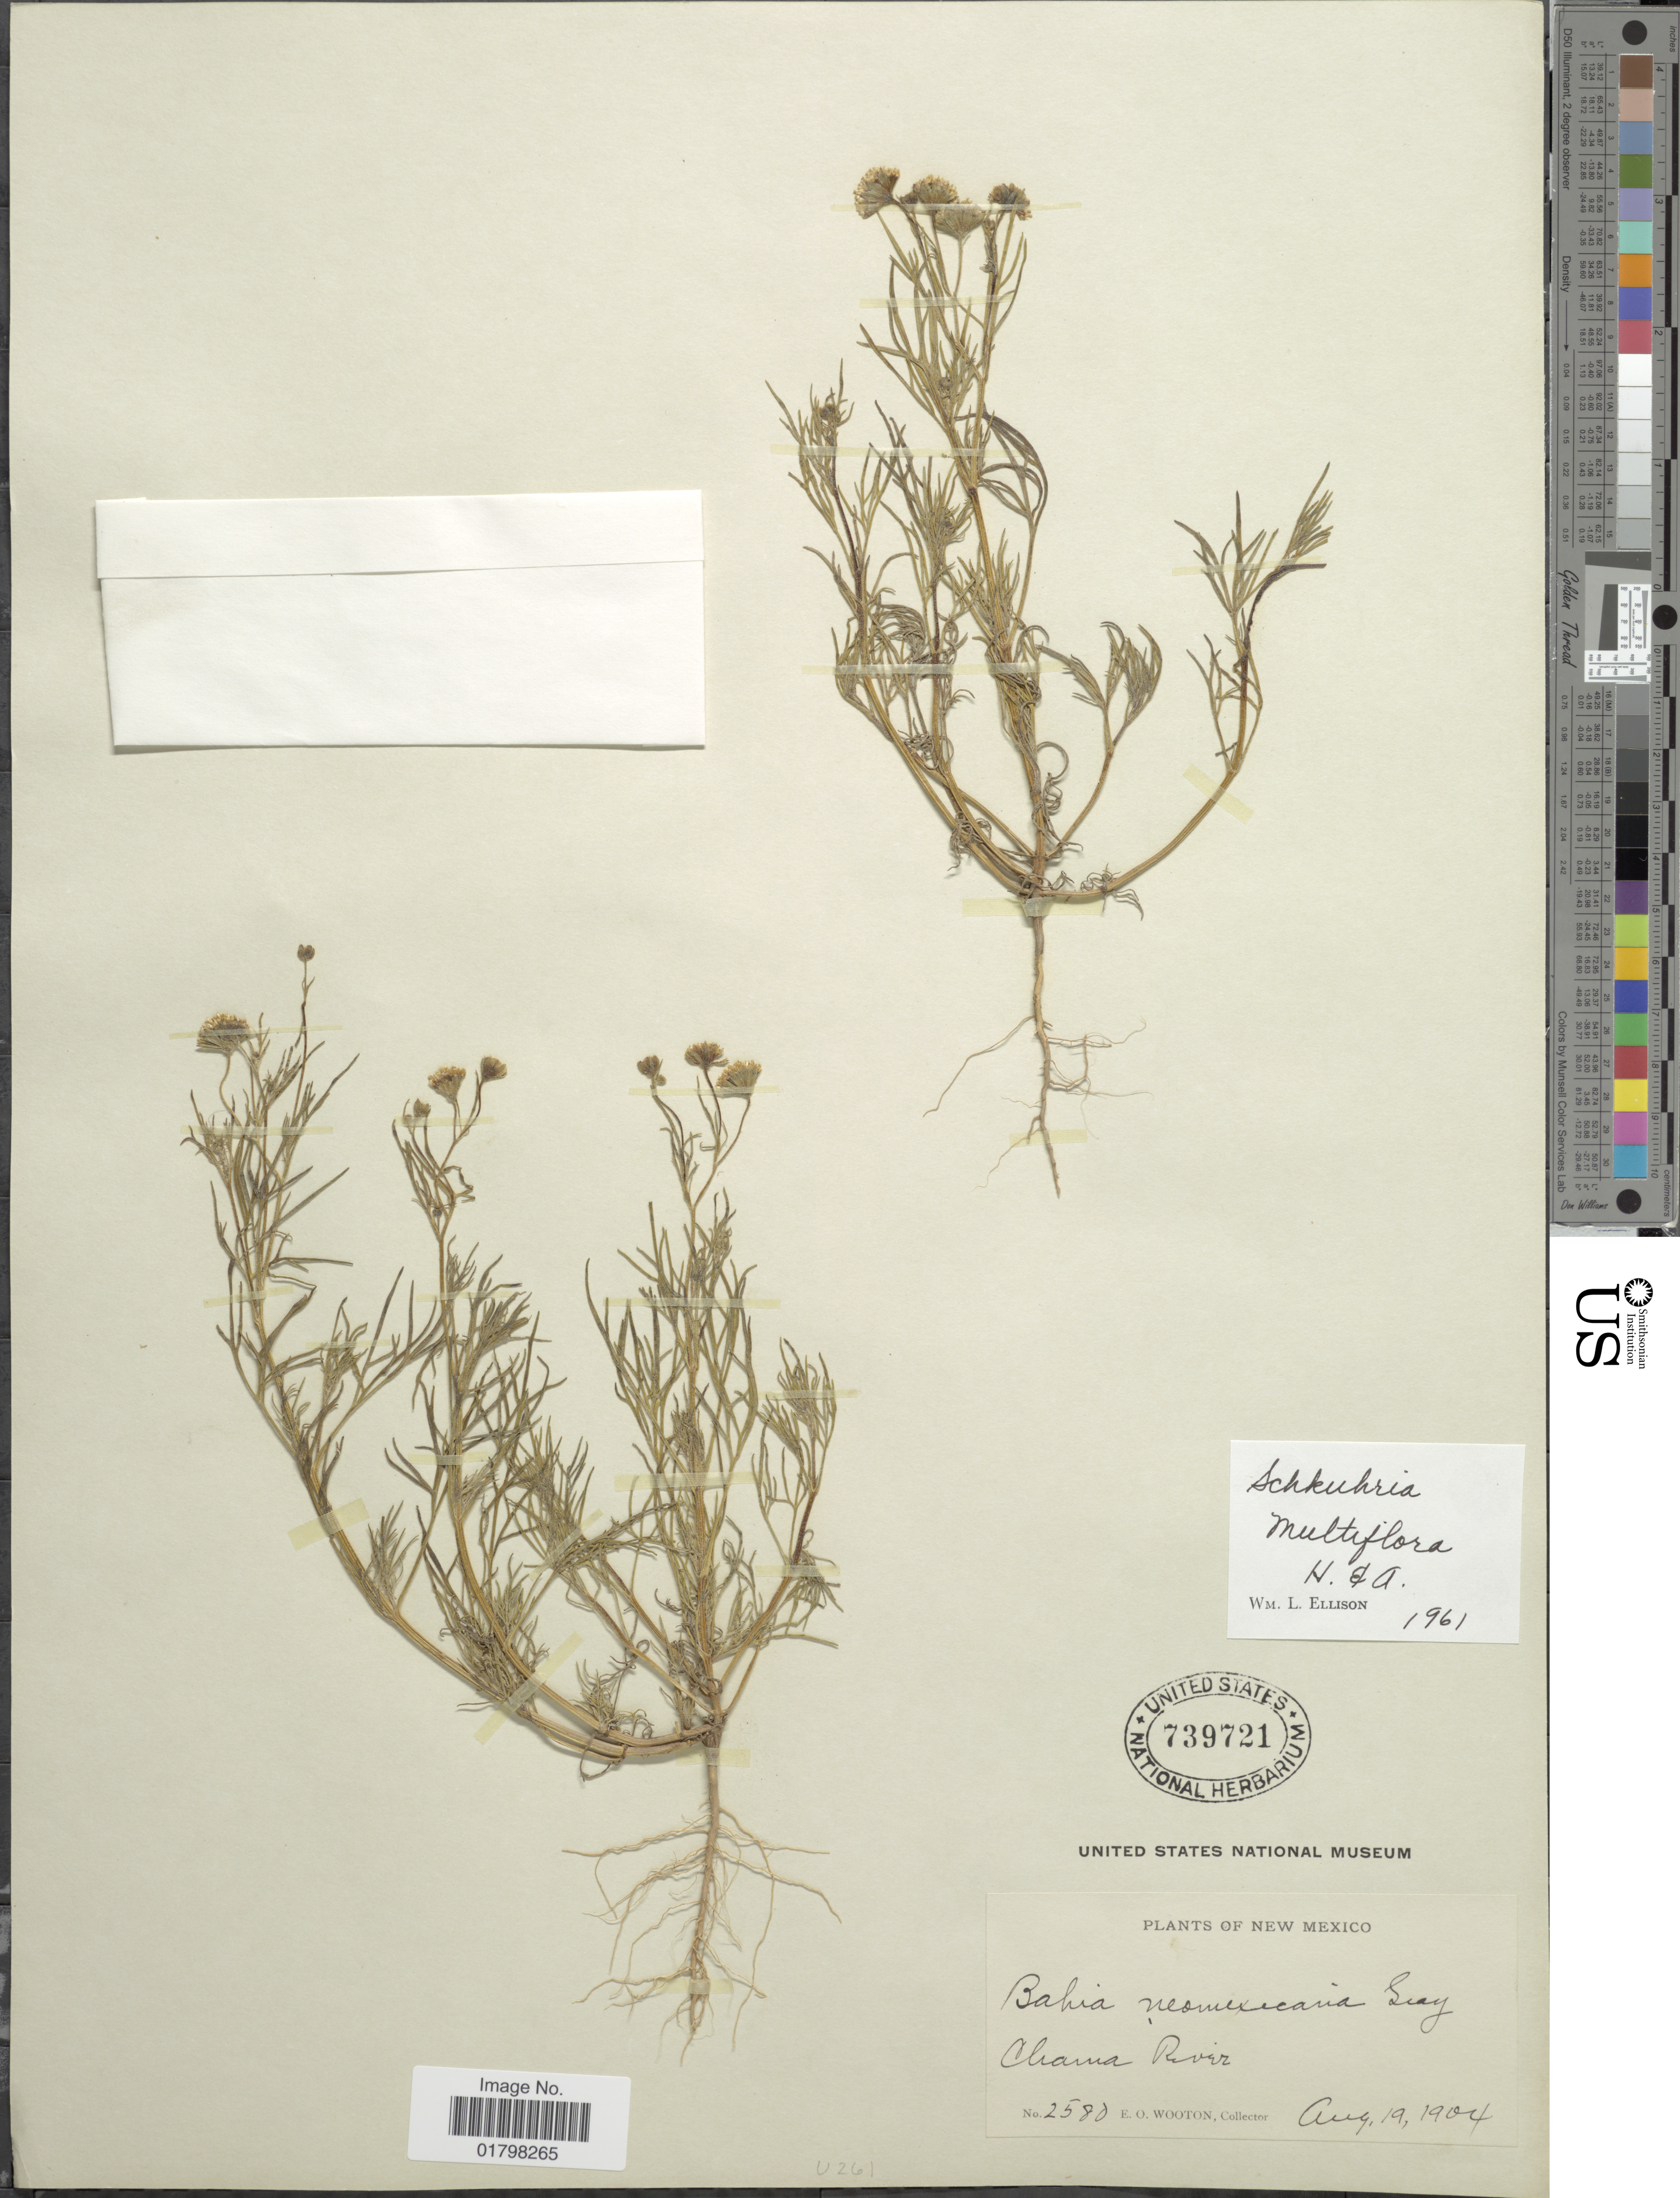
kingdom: Plantae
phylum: Tracheophyta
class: Magnoliopsida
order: Asterales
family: Asteraceae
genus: Schkuhria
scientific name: Schkuhria multiflora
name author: Hook. & Arn.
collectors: E. O. Wooton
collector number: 2580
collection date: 1904-08-19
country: United States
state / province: New Mexico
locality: Chama River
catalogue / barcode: US 739721